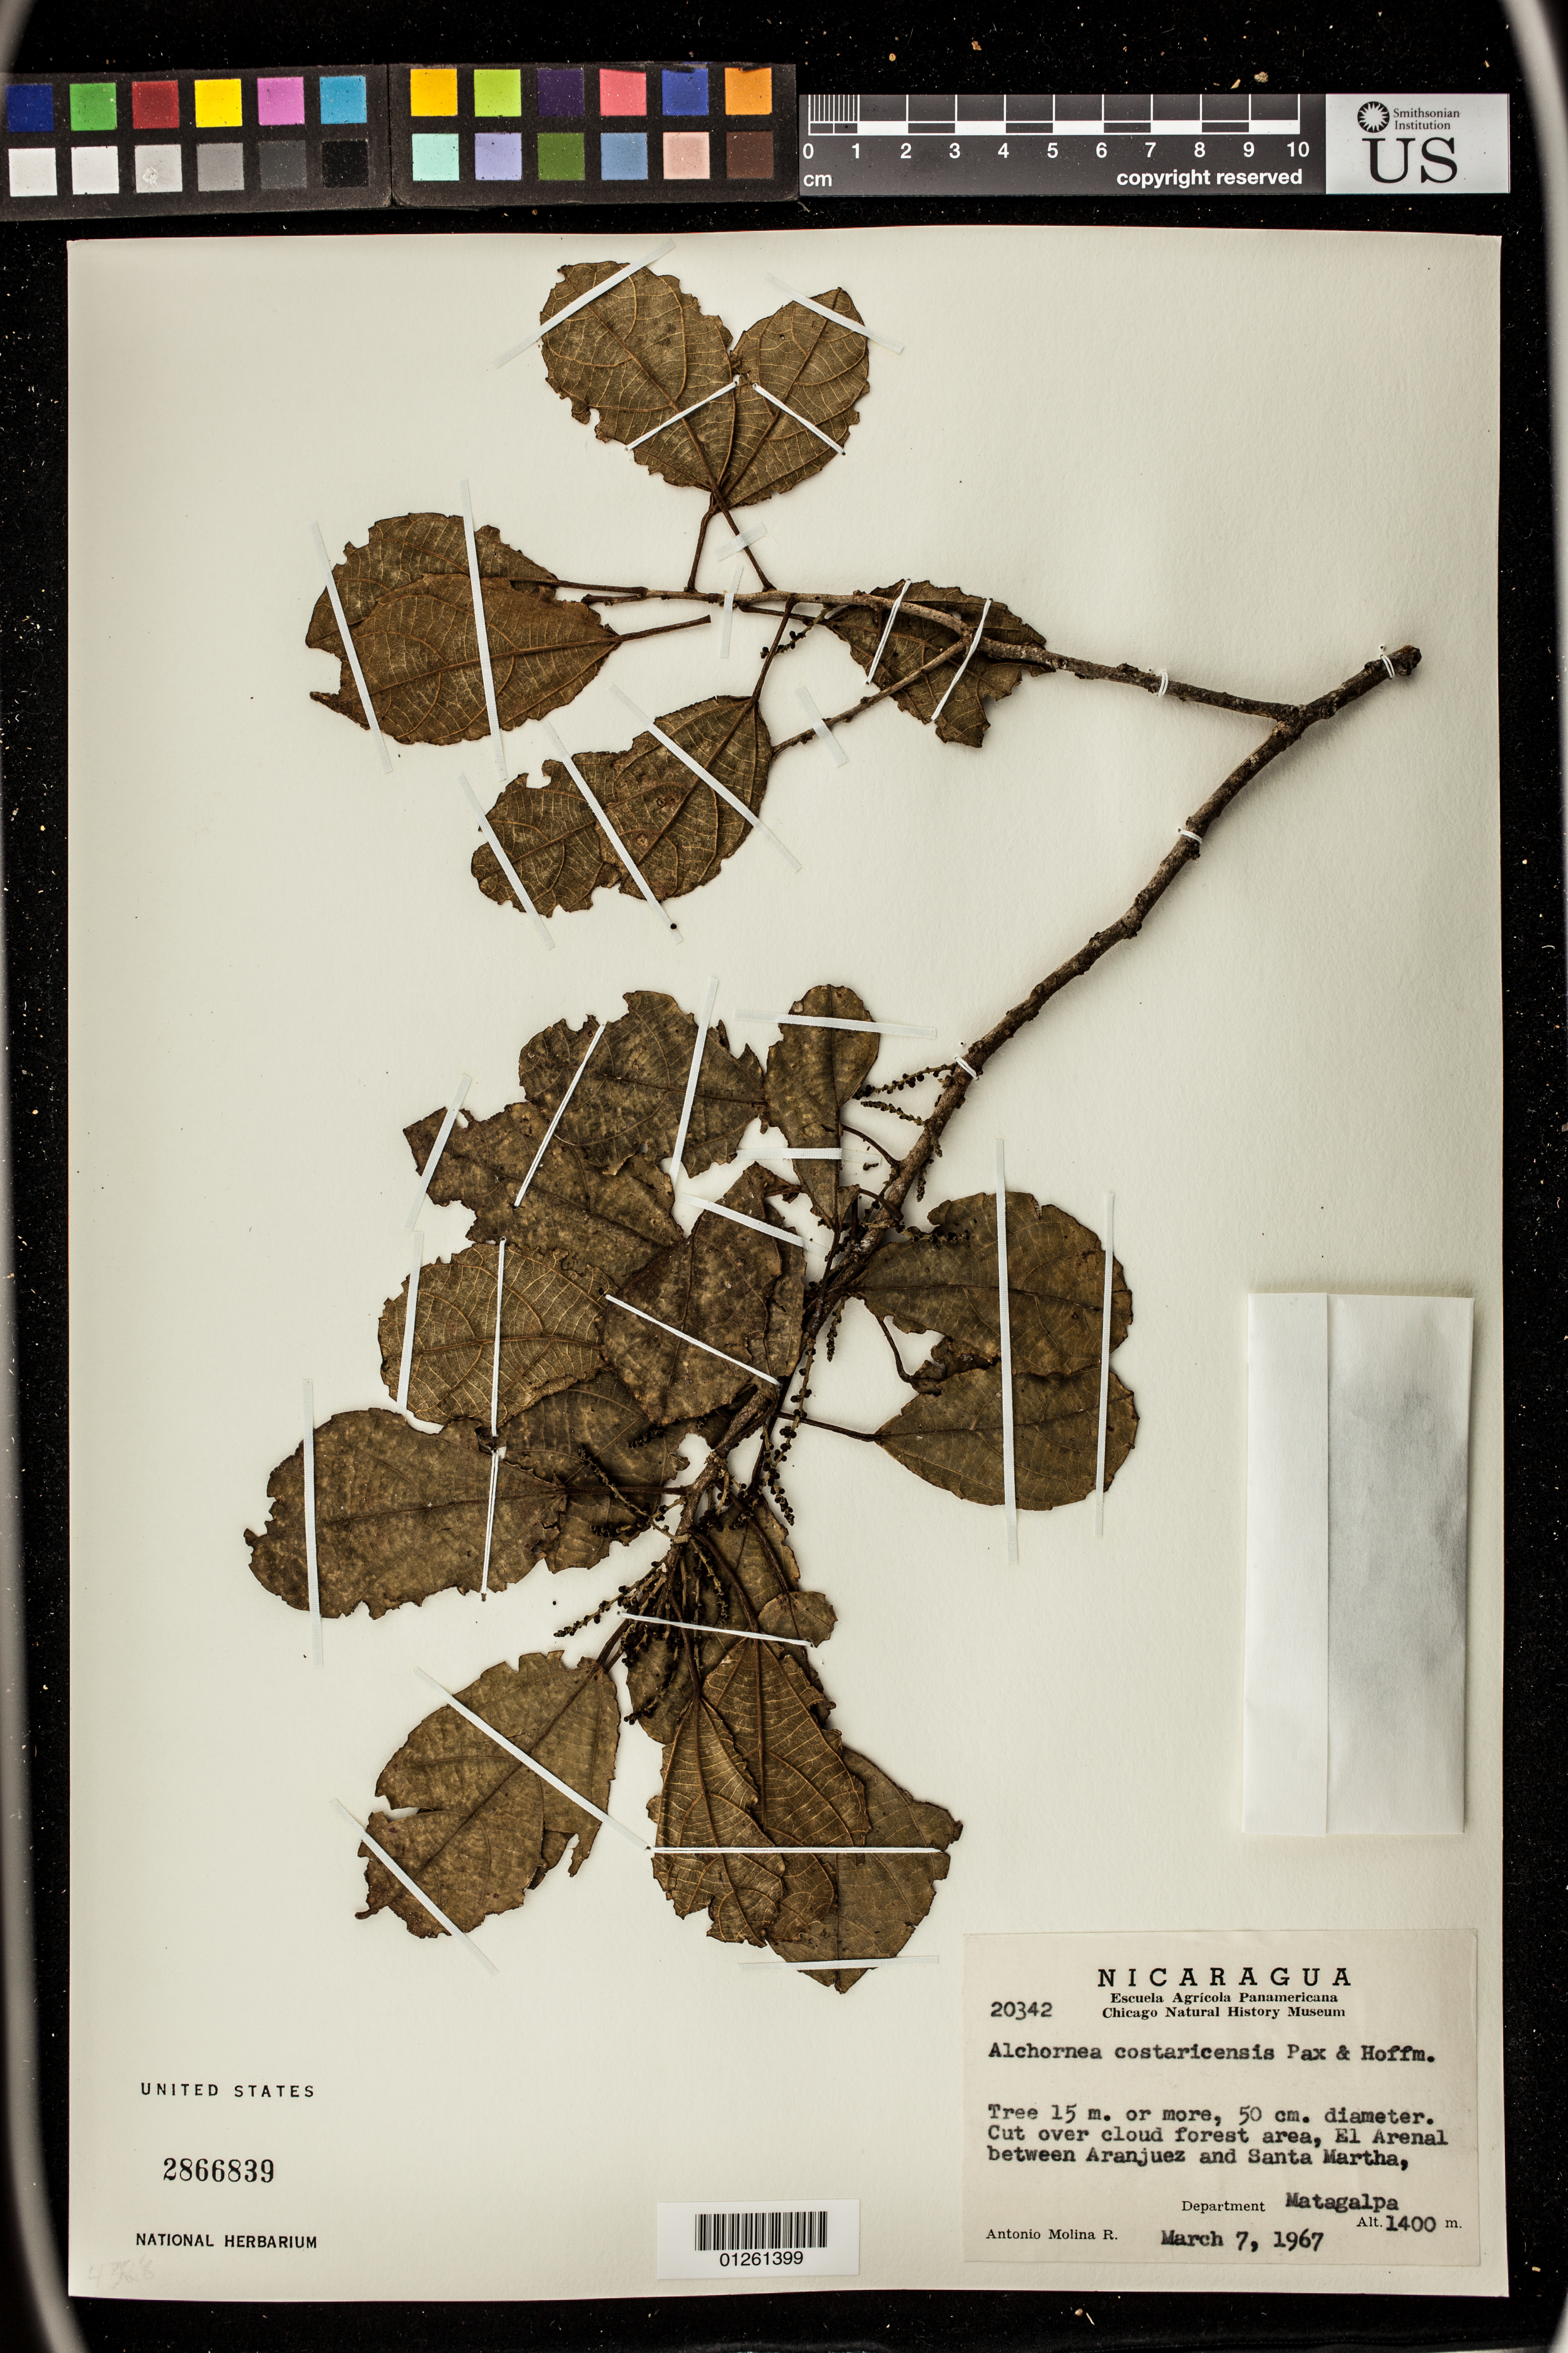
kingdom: Plantae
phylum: Tracheophyta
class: Magnoliopsida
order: Malpighiales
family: Euphorbiaceae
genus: Alchornea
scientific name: Alchornea costaricensis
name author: Pax & K. Hoffm. in Engl.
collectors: A. Molina R.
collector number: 20342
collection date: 1967-03-07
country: Nicaragua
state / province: Matagalpa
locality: El Arenal between Aranjuez and Santa Martha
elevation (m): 1400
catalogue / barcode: US 2866839